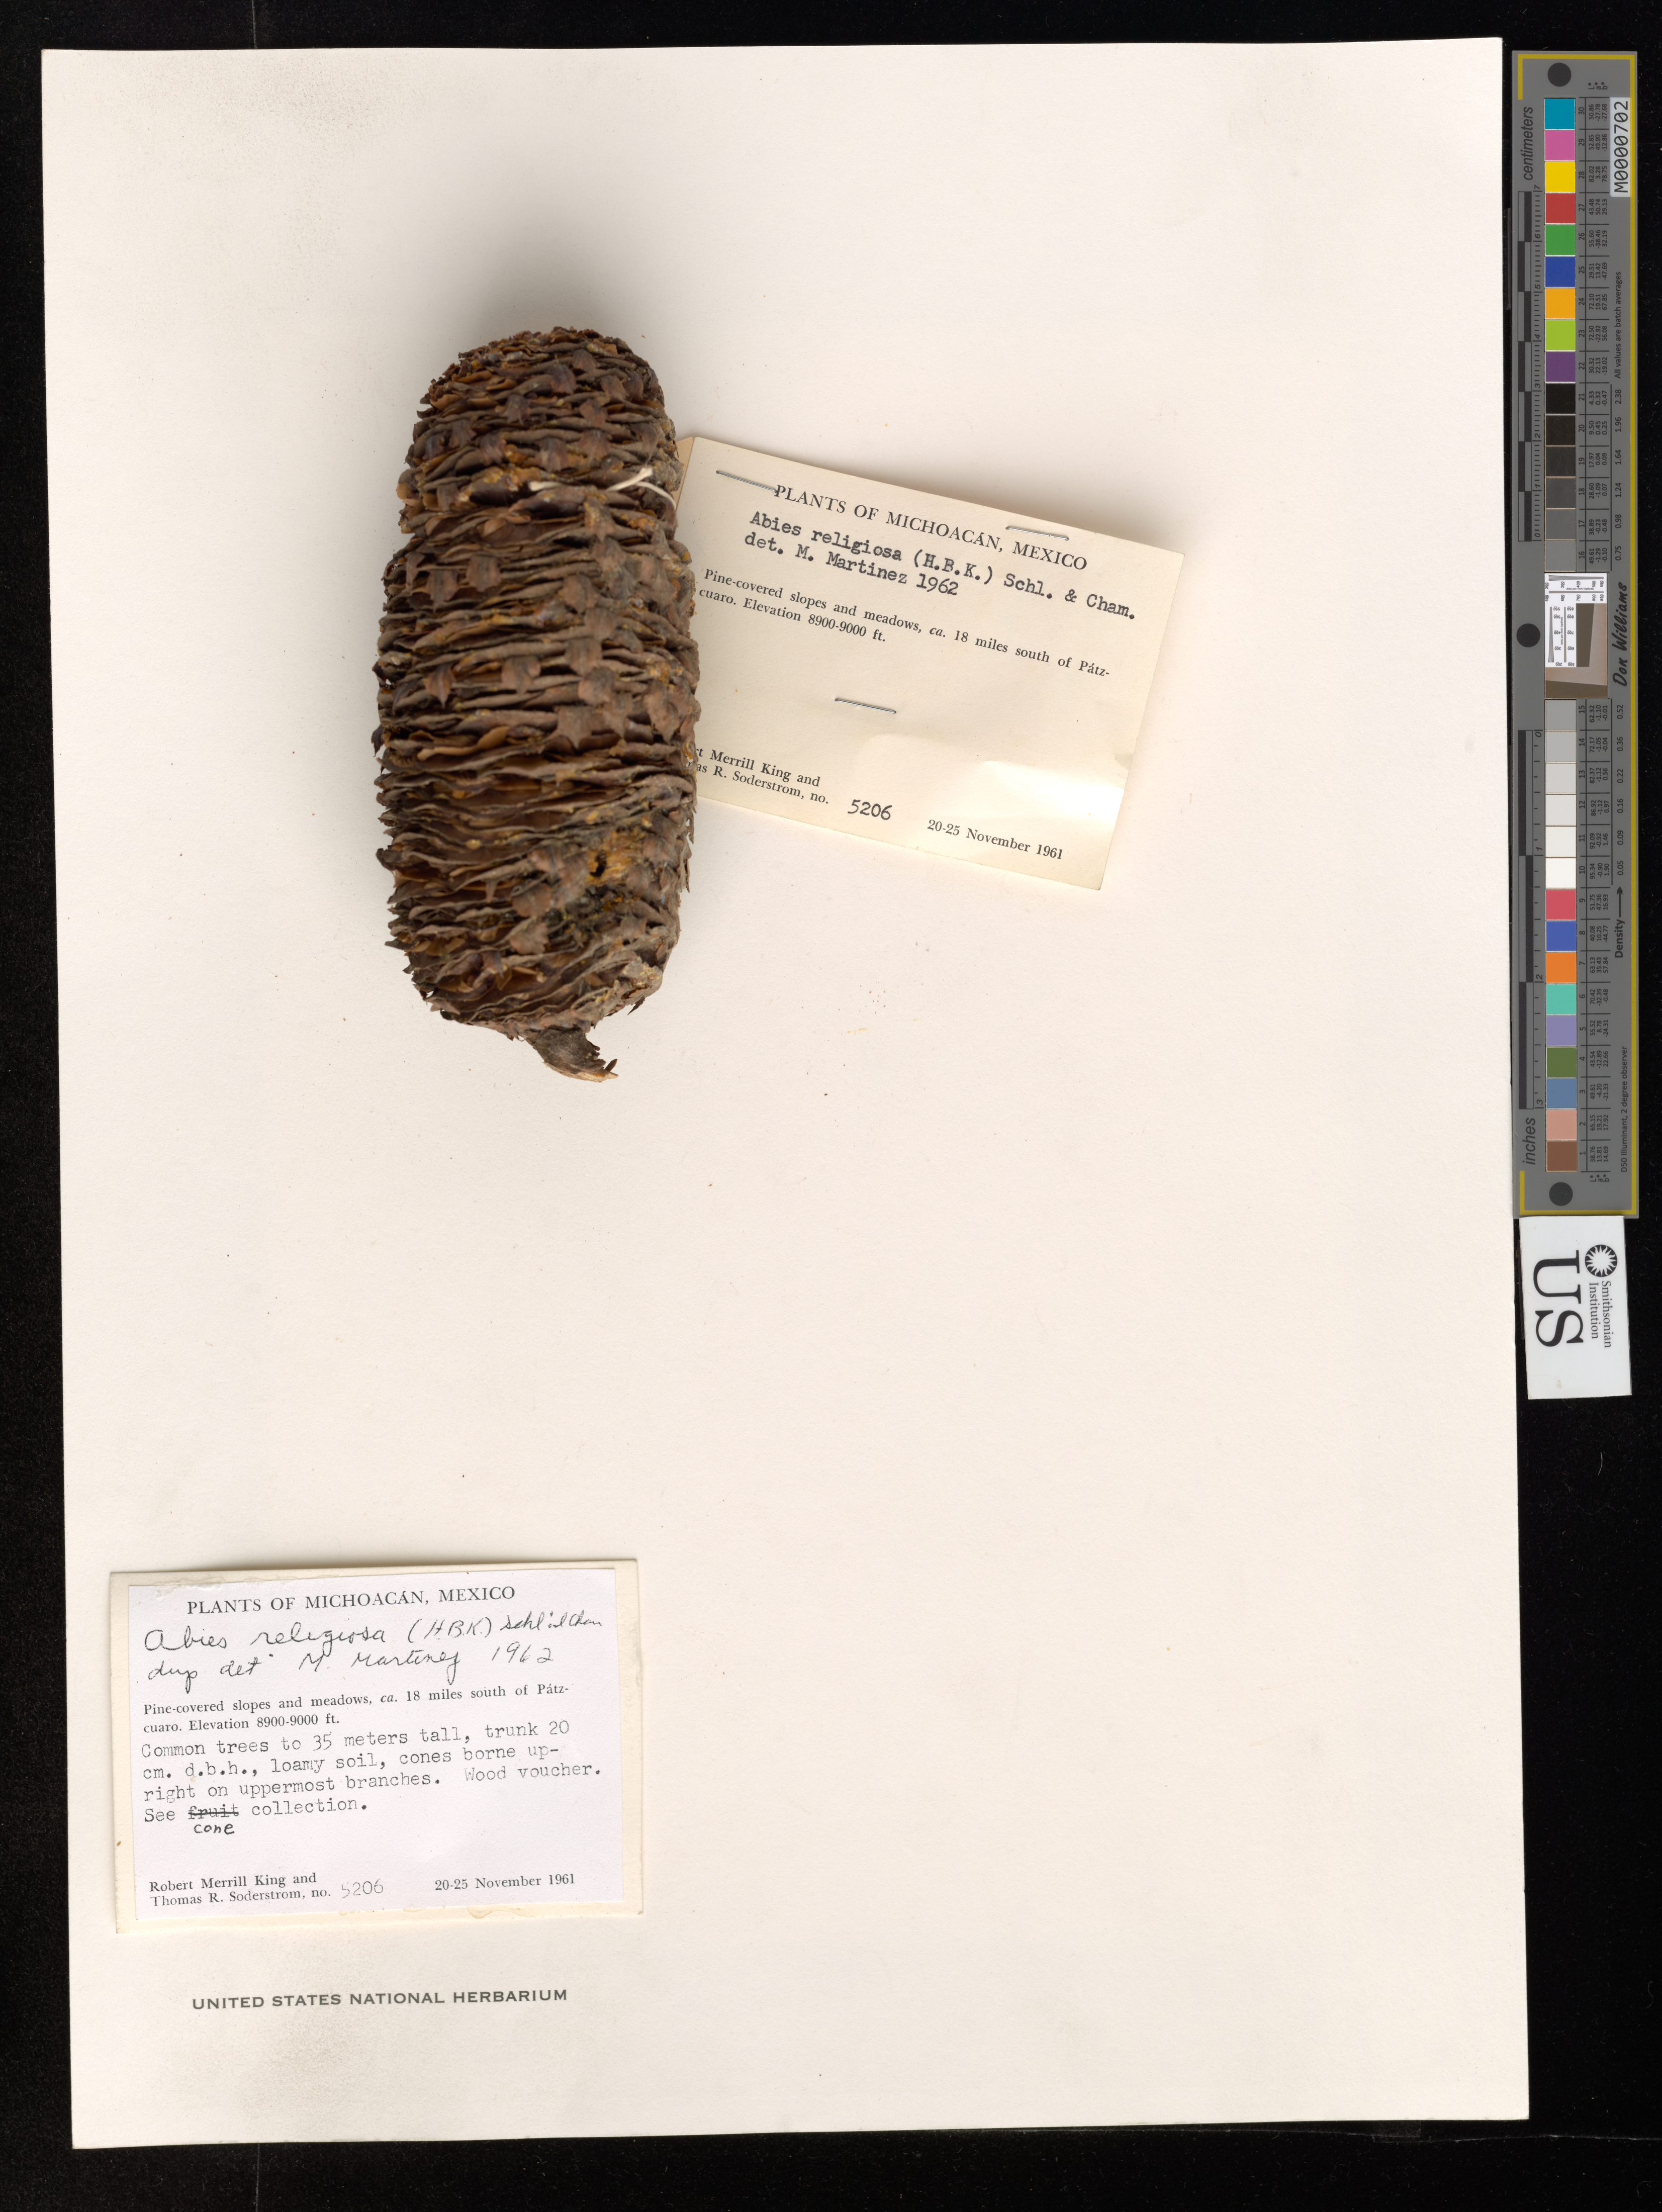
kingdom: Plantae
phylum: Tracheophyta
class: Pinopsida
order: Pinales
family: Pinaceae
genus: Abies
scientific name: Abies religiosa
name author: (Kunth) Schltdl. & Cham.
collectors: R. M. King & T. R. Soderstrom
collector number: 5206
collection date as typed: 20 Nov 1961 to 25 Nov 1961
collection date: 1961-11-20/1961-11-25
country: Mexico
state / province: Michoacán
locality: ca. 18 miles south of Pátzcuaro.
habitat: Pine-covered slopes and meadows. Loamy soil.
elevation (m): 2713